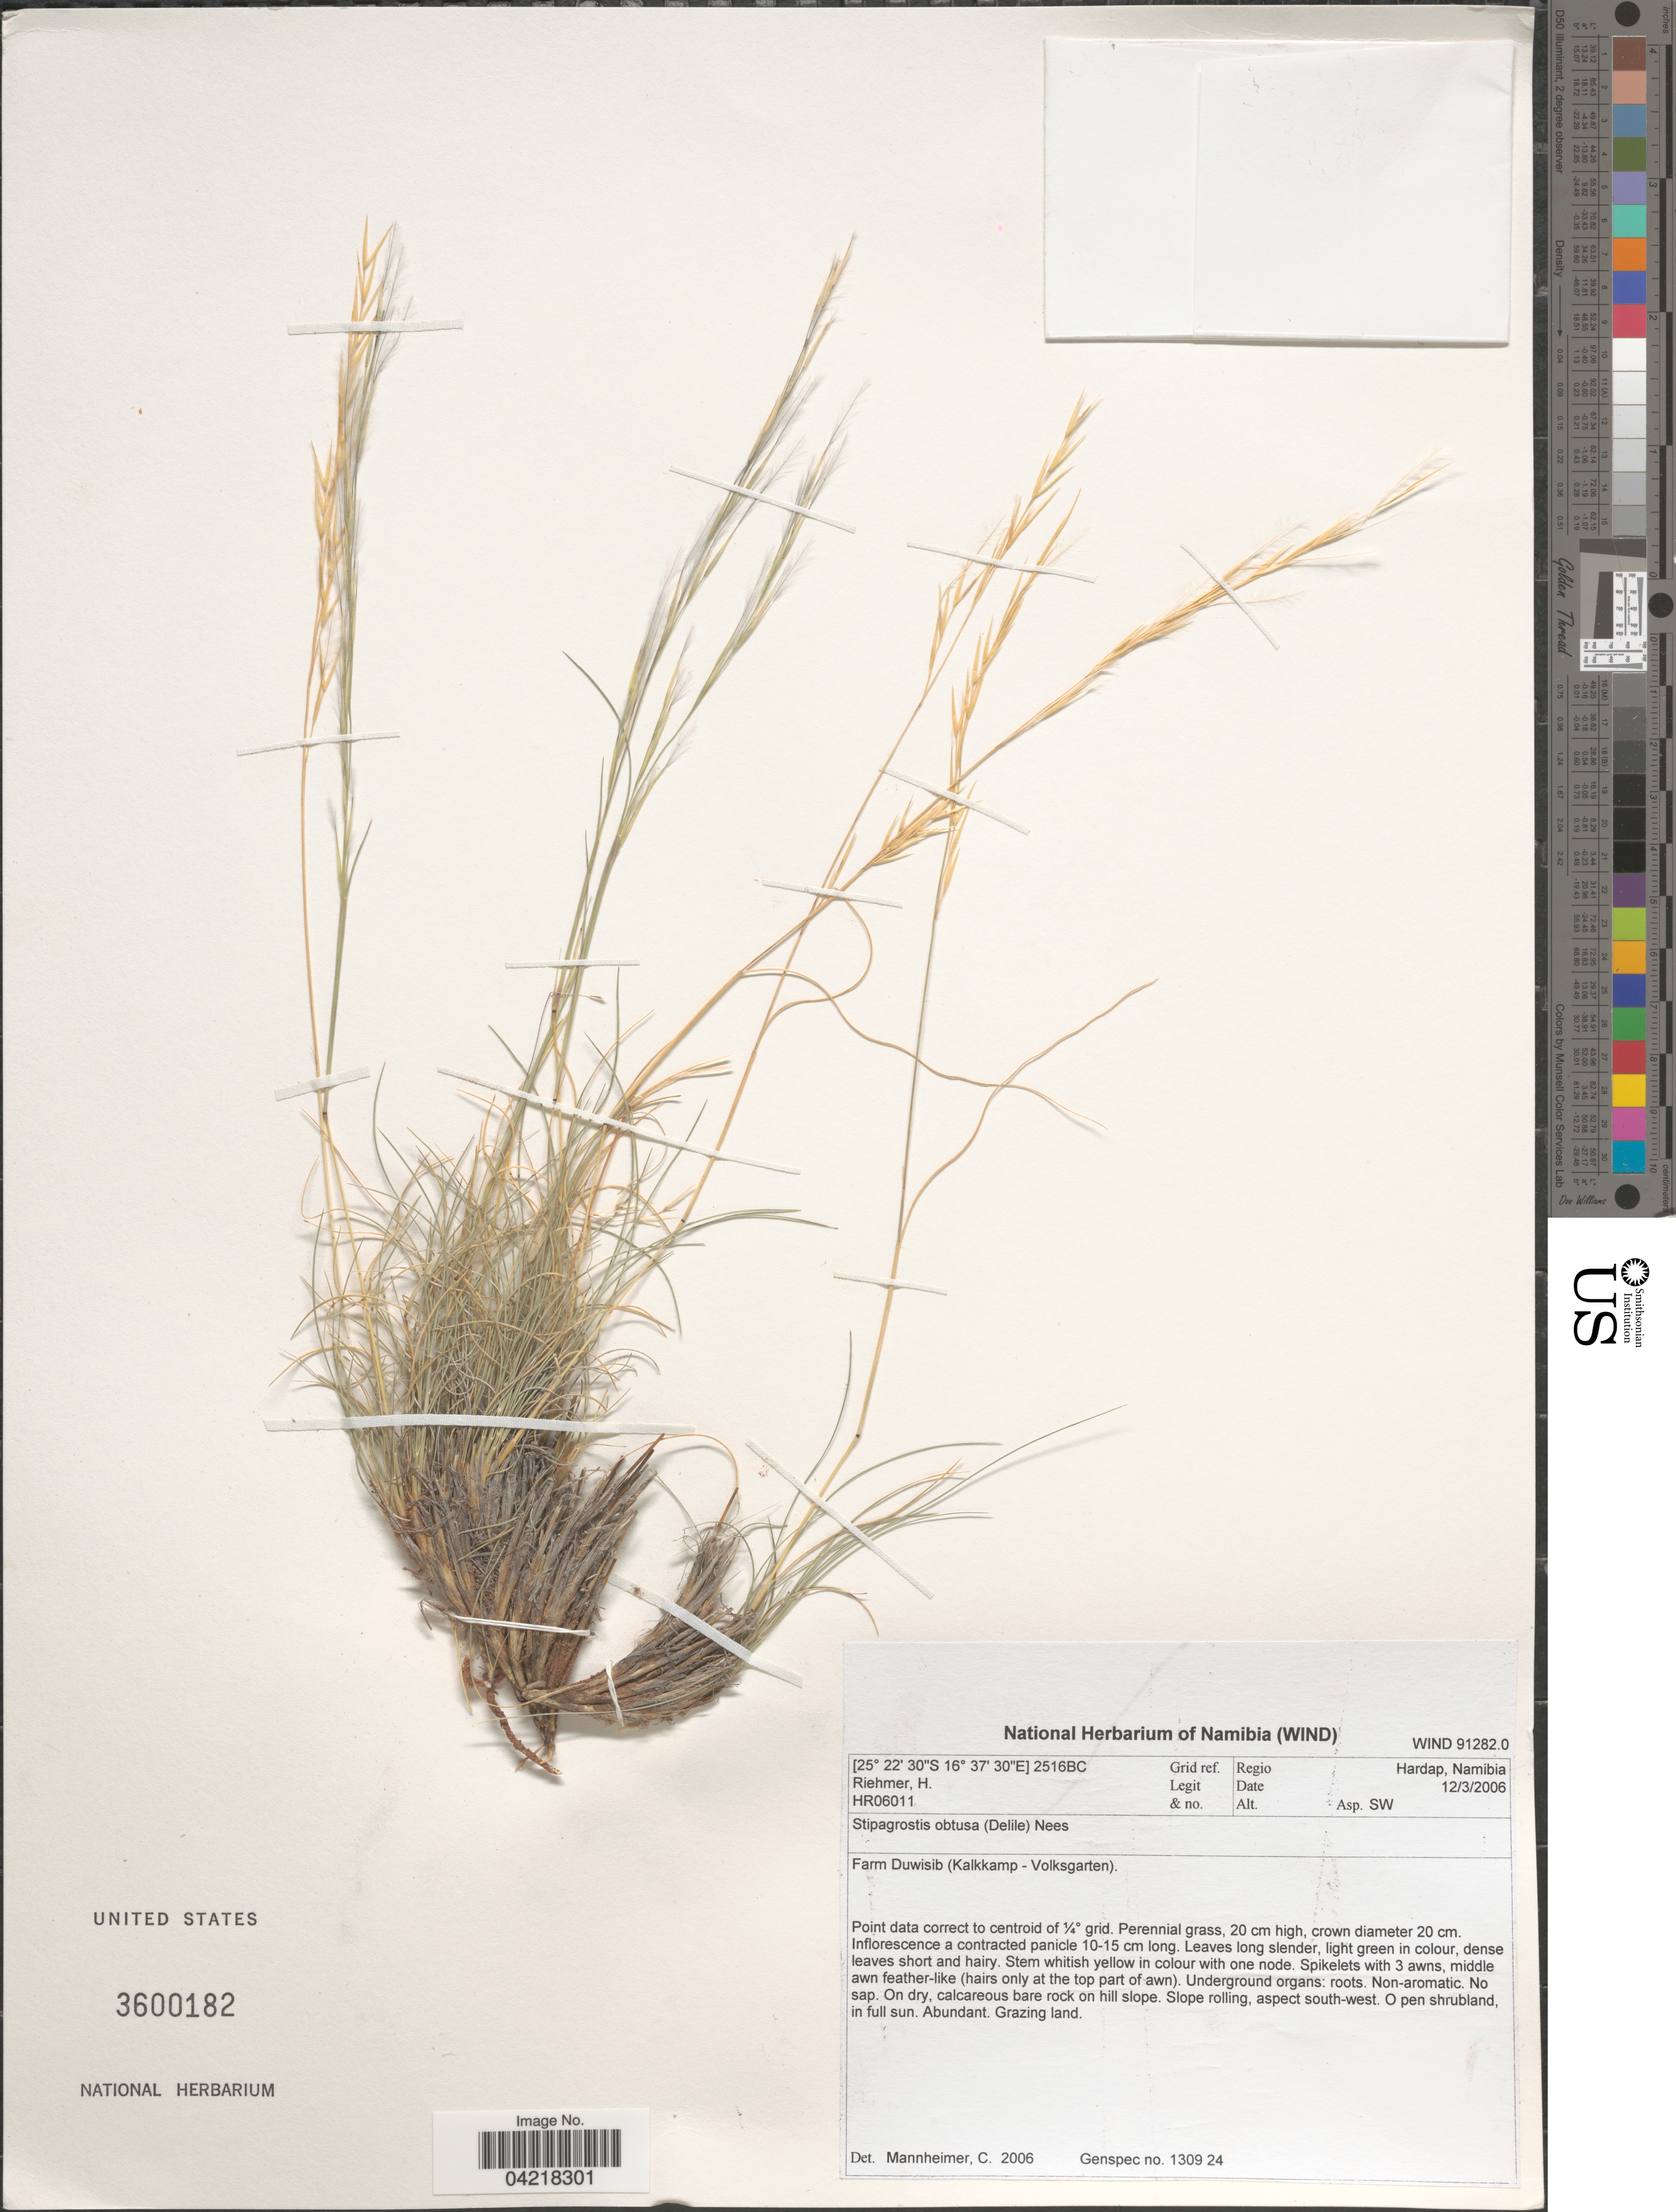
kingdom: Plantae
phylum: Tracheophyta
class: Liliopsida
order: Poales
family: Poaceae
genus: Stipagrostis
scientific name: Stipagrostis obtusa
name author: (Delile) Nees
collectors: H. Riehmer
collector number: HR06011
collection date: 2006-03-12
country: Namibia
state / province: Hardap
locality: Farm Duwisib (Kalkkamp-Volksgarten). 2516BC Grid ref. Regio Hardap, Namibia. Asp. SW.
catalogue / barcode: US 3600182